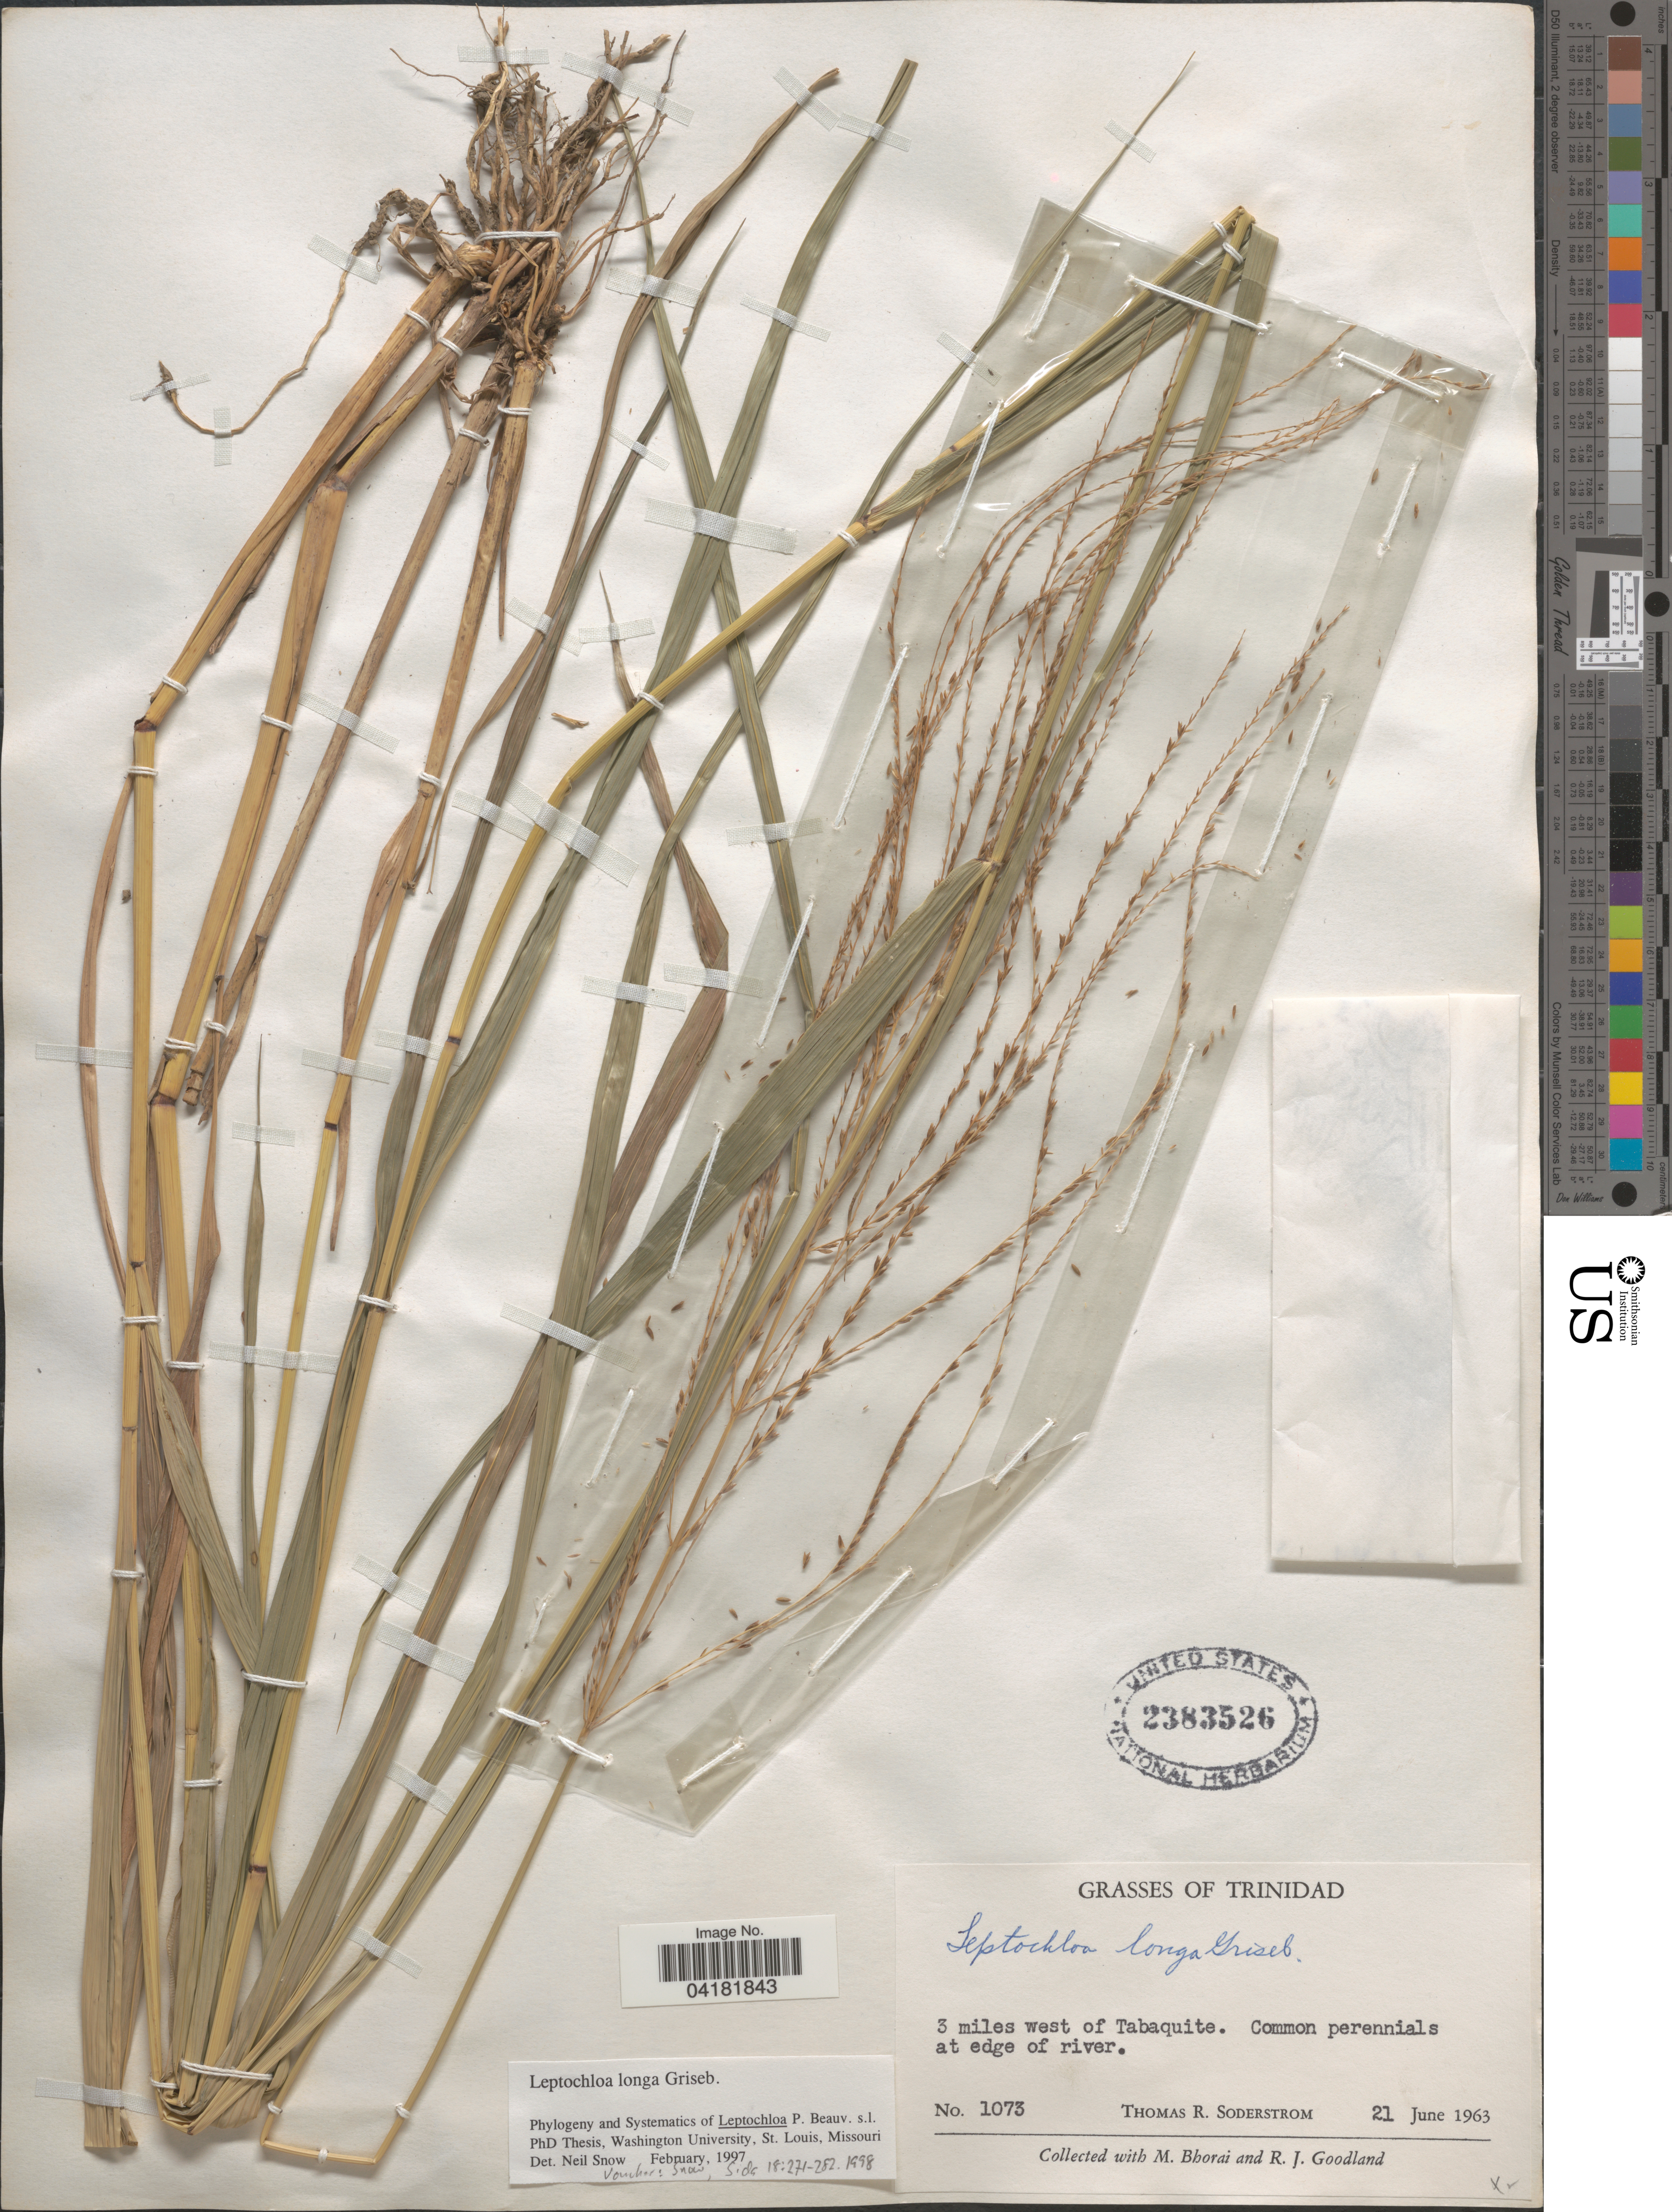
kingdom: Plantae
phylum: Tracheophyta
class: Liliopsida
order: Poales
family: Poaceae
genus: Leptochloa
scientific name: Leptochloa longa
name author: Griseb.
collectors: T. R. Soderstrom, M. Bhorai & R. Goodland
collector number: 1073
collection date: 1963-06-21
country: Trinidad and Tobago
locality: Trinidad. 3 miles west of Tabaquite.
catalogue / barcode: US 2383526